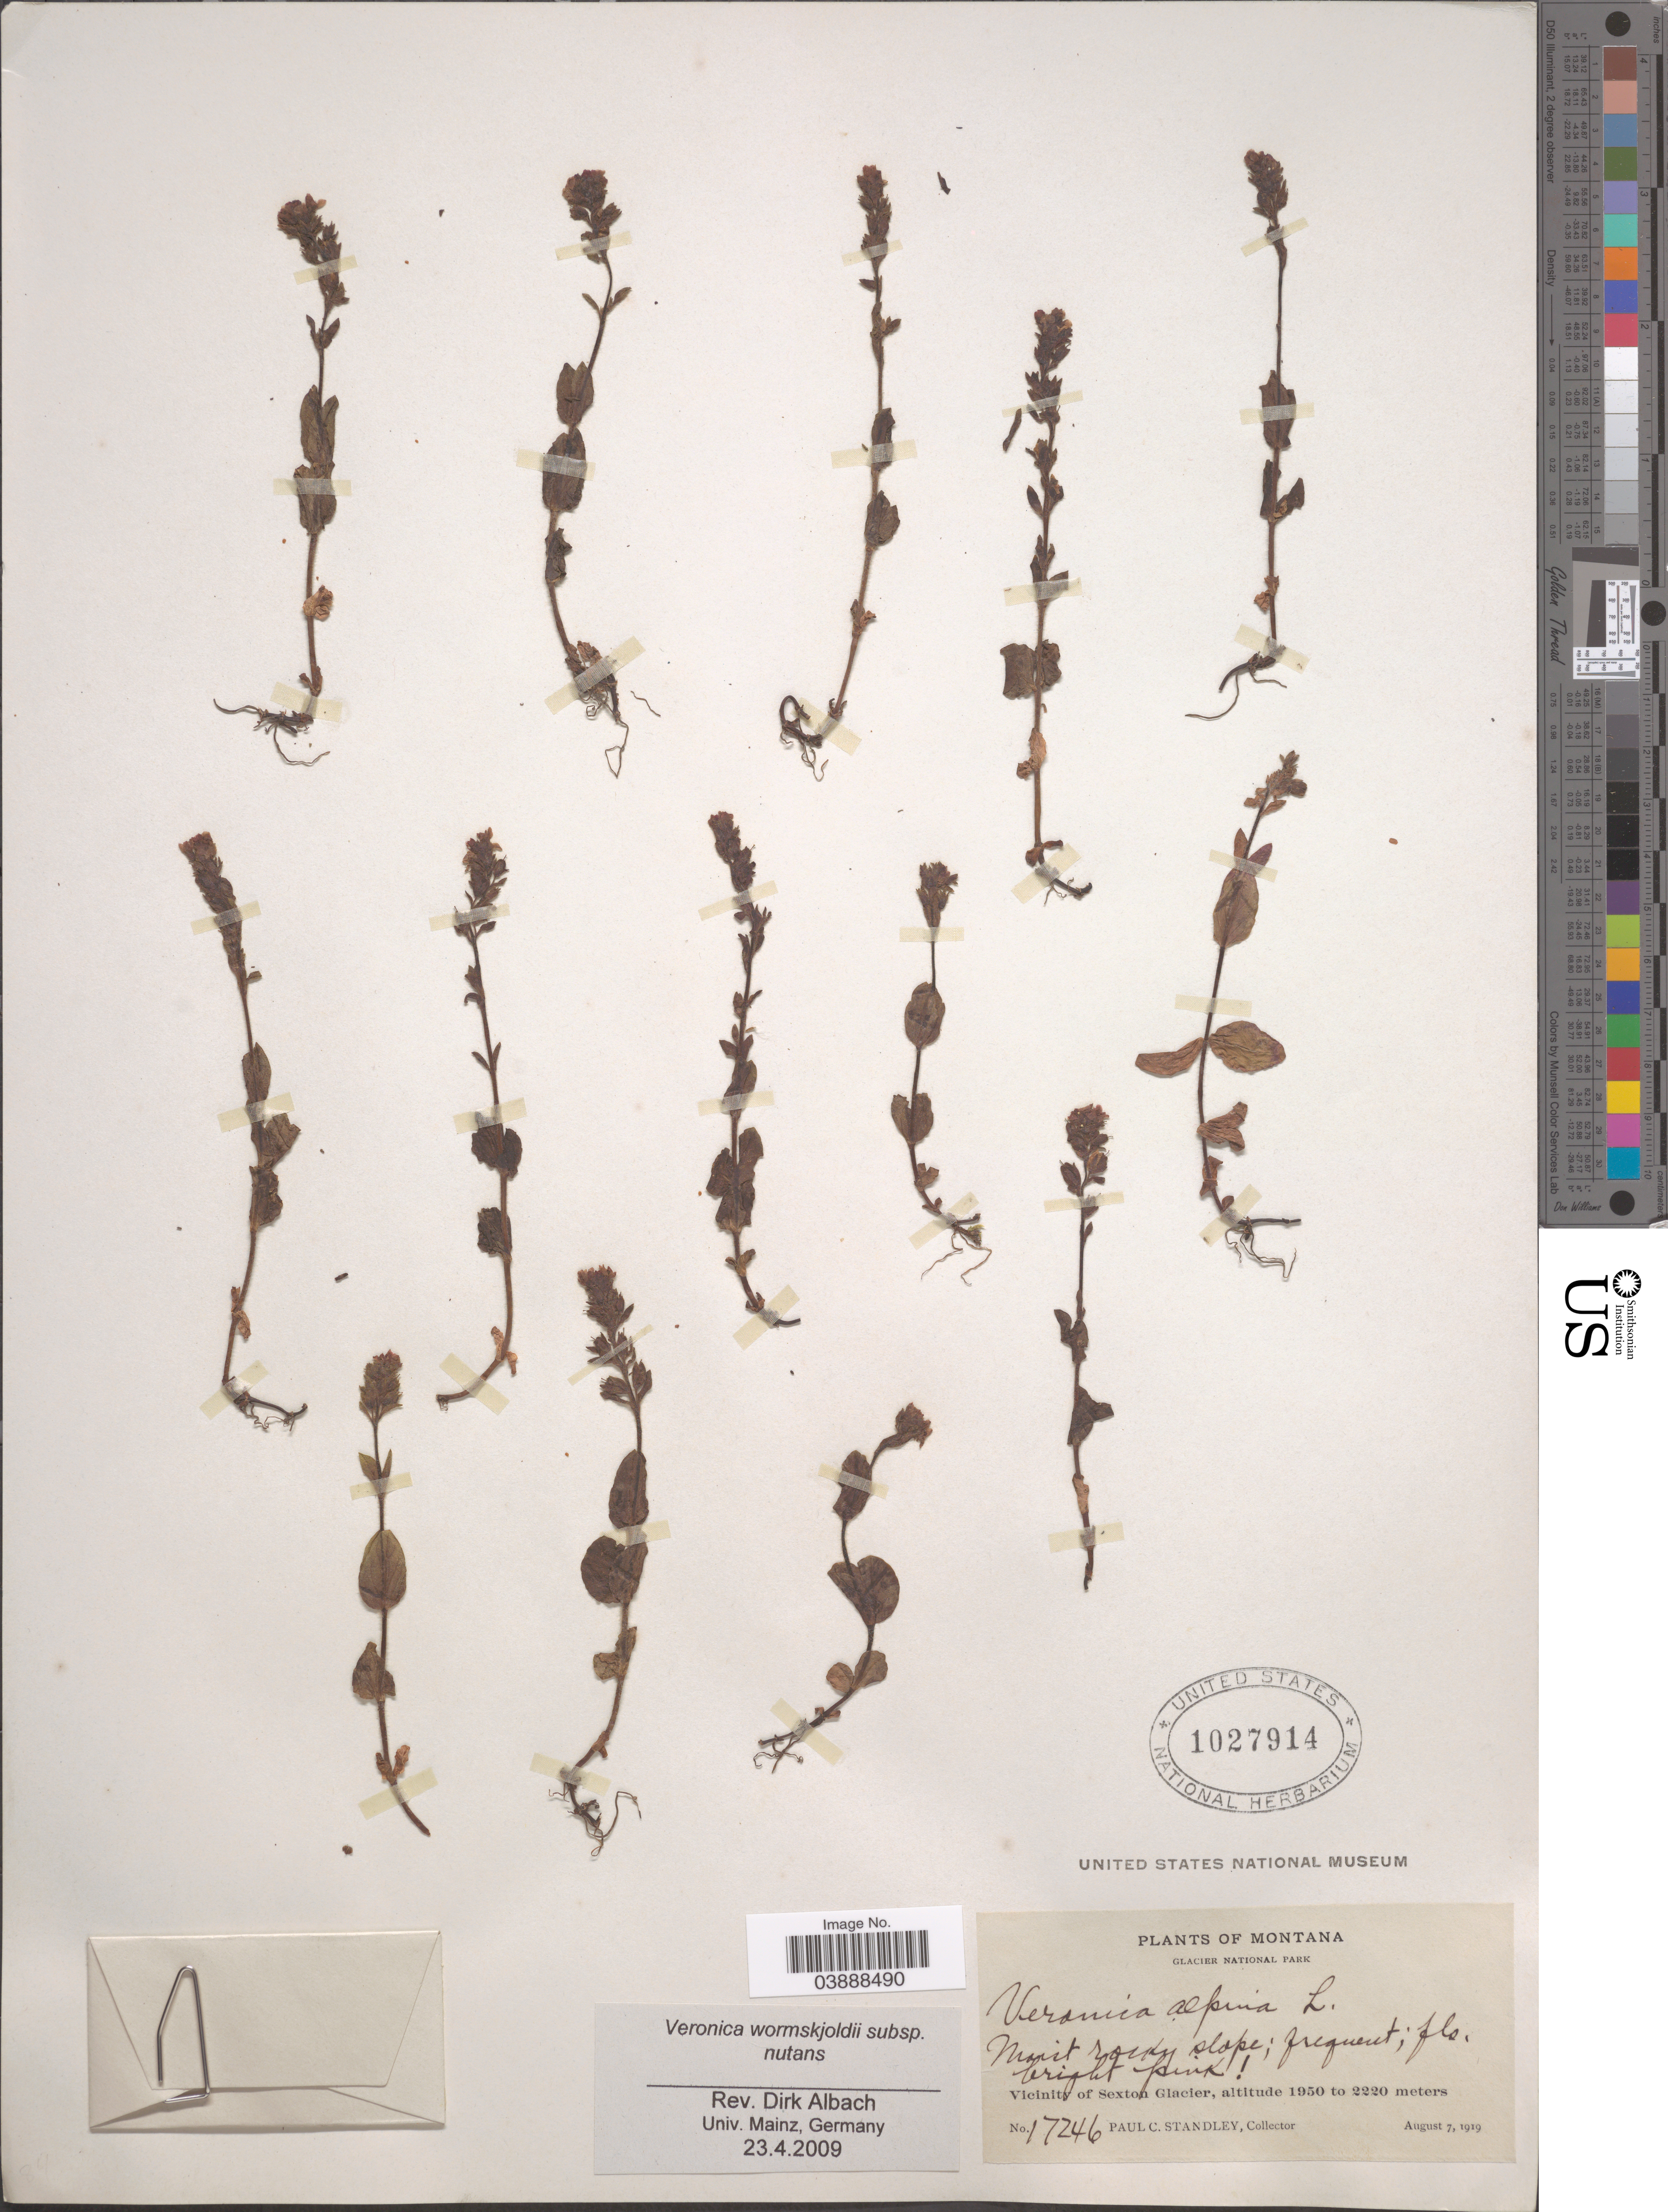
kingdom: Plantae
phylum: Tracheophyta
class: Magnoliopsida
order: Lamiales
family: Plantaginaceae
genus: Veronica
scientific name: Veronica wormskjoldii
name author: Roem. & Schult.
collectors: P. C. Standley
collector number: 17246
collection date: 1919-08-07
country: United States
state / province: Montana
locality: Glacier National Park. Vicinity of Sexton Glacier.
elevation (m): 1950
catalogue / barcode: US 1027914